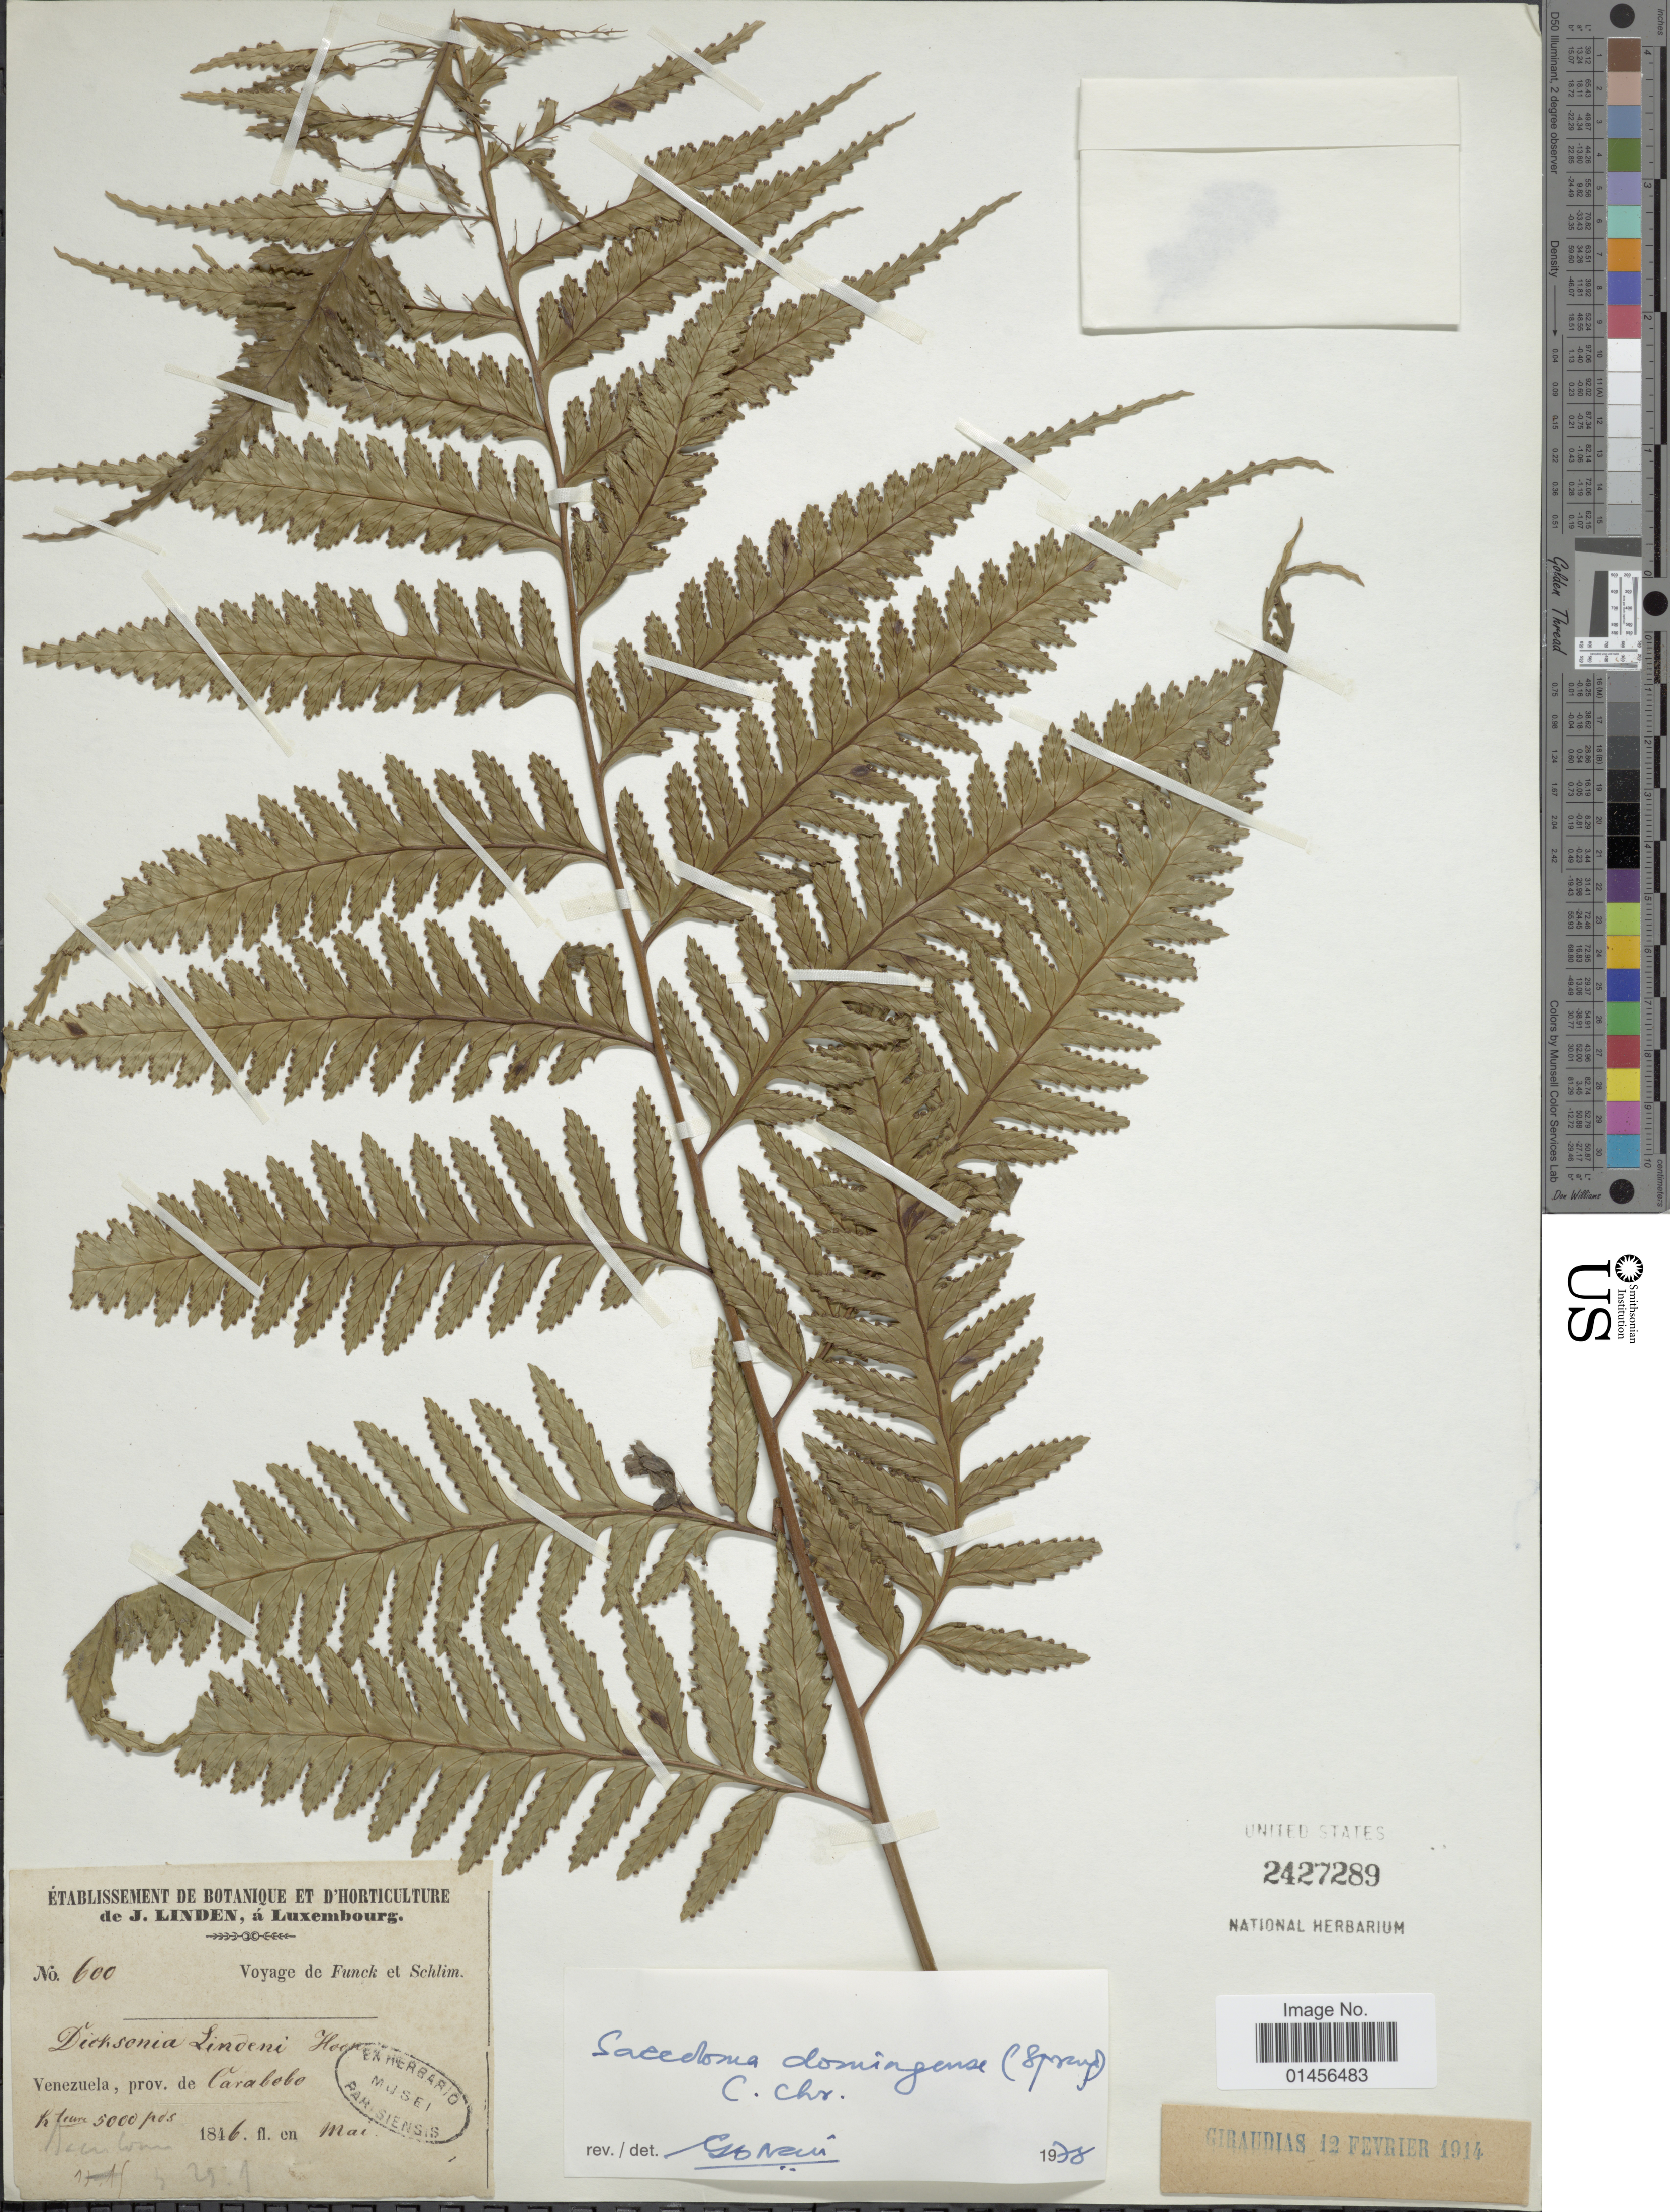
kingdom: Plantae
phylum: Tracheophyta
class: Polypodiopsida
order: Polypodiales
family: Saccolomataceae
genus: Saccoloma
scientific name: Saccoloma domingense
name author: (Spreng.) C. Chr.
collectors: J. Linden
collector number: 600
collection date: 1816-05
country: Venezuela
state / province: Carabobo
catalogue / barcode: US 2427289